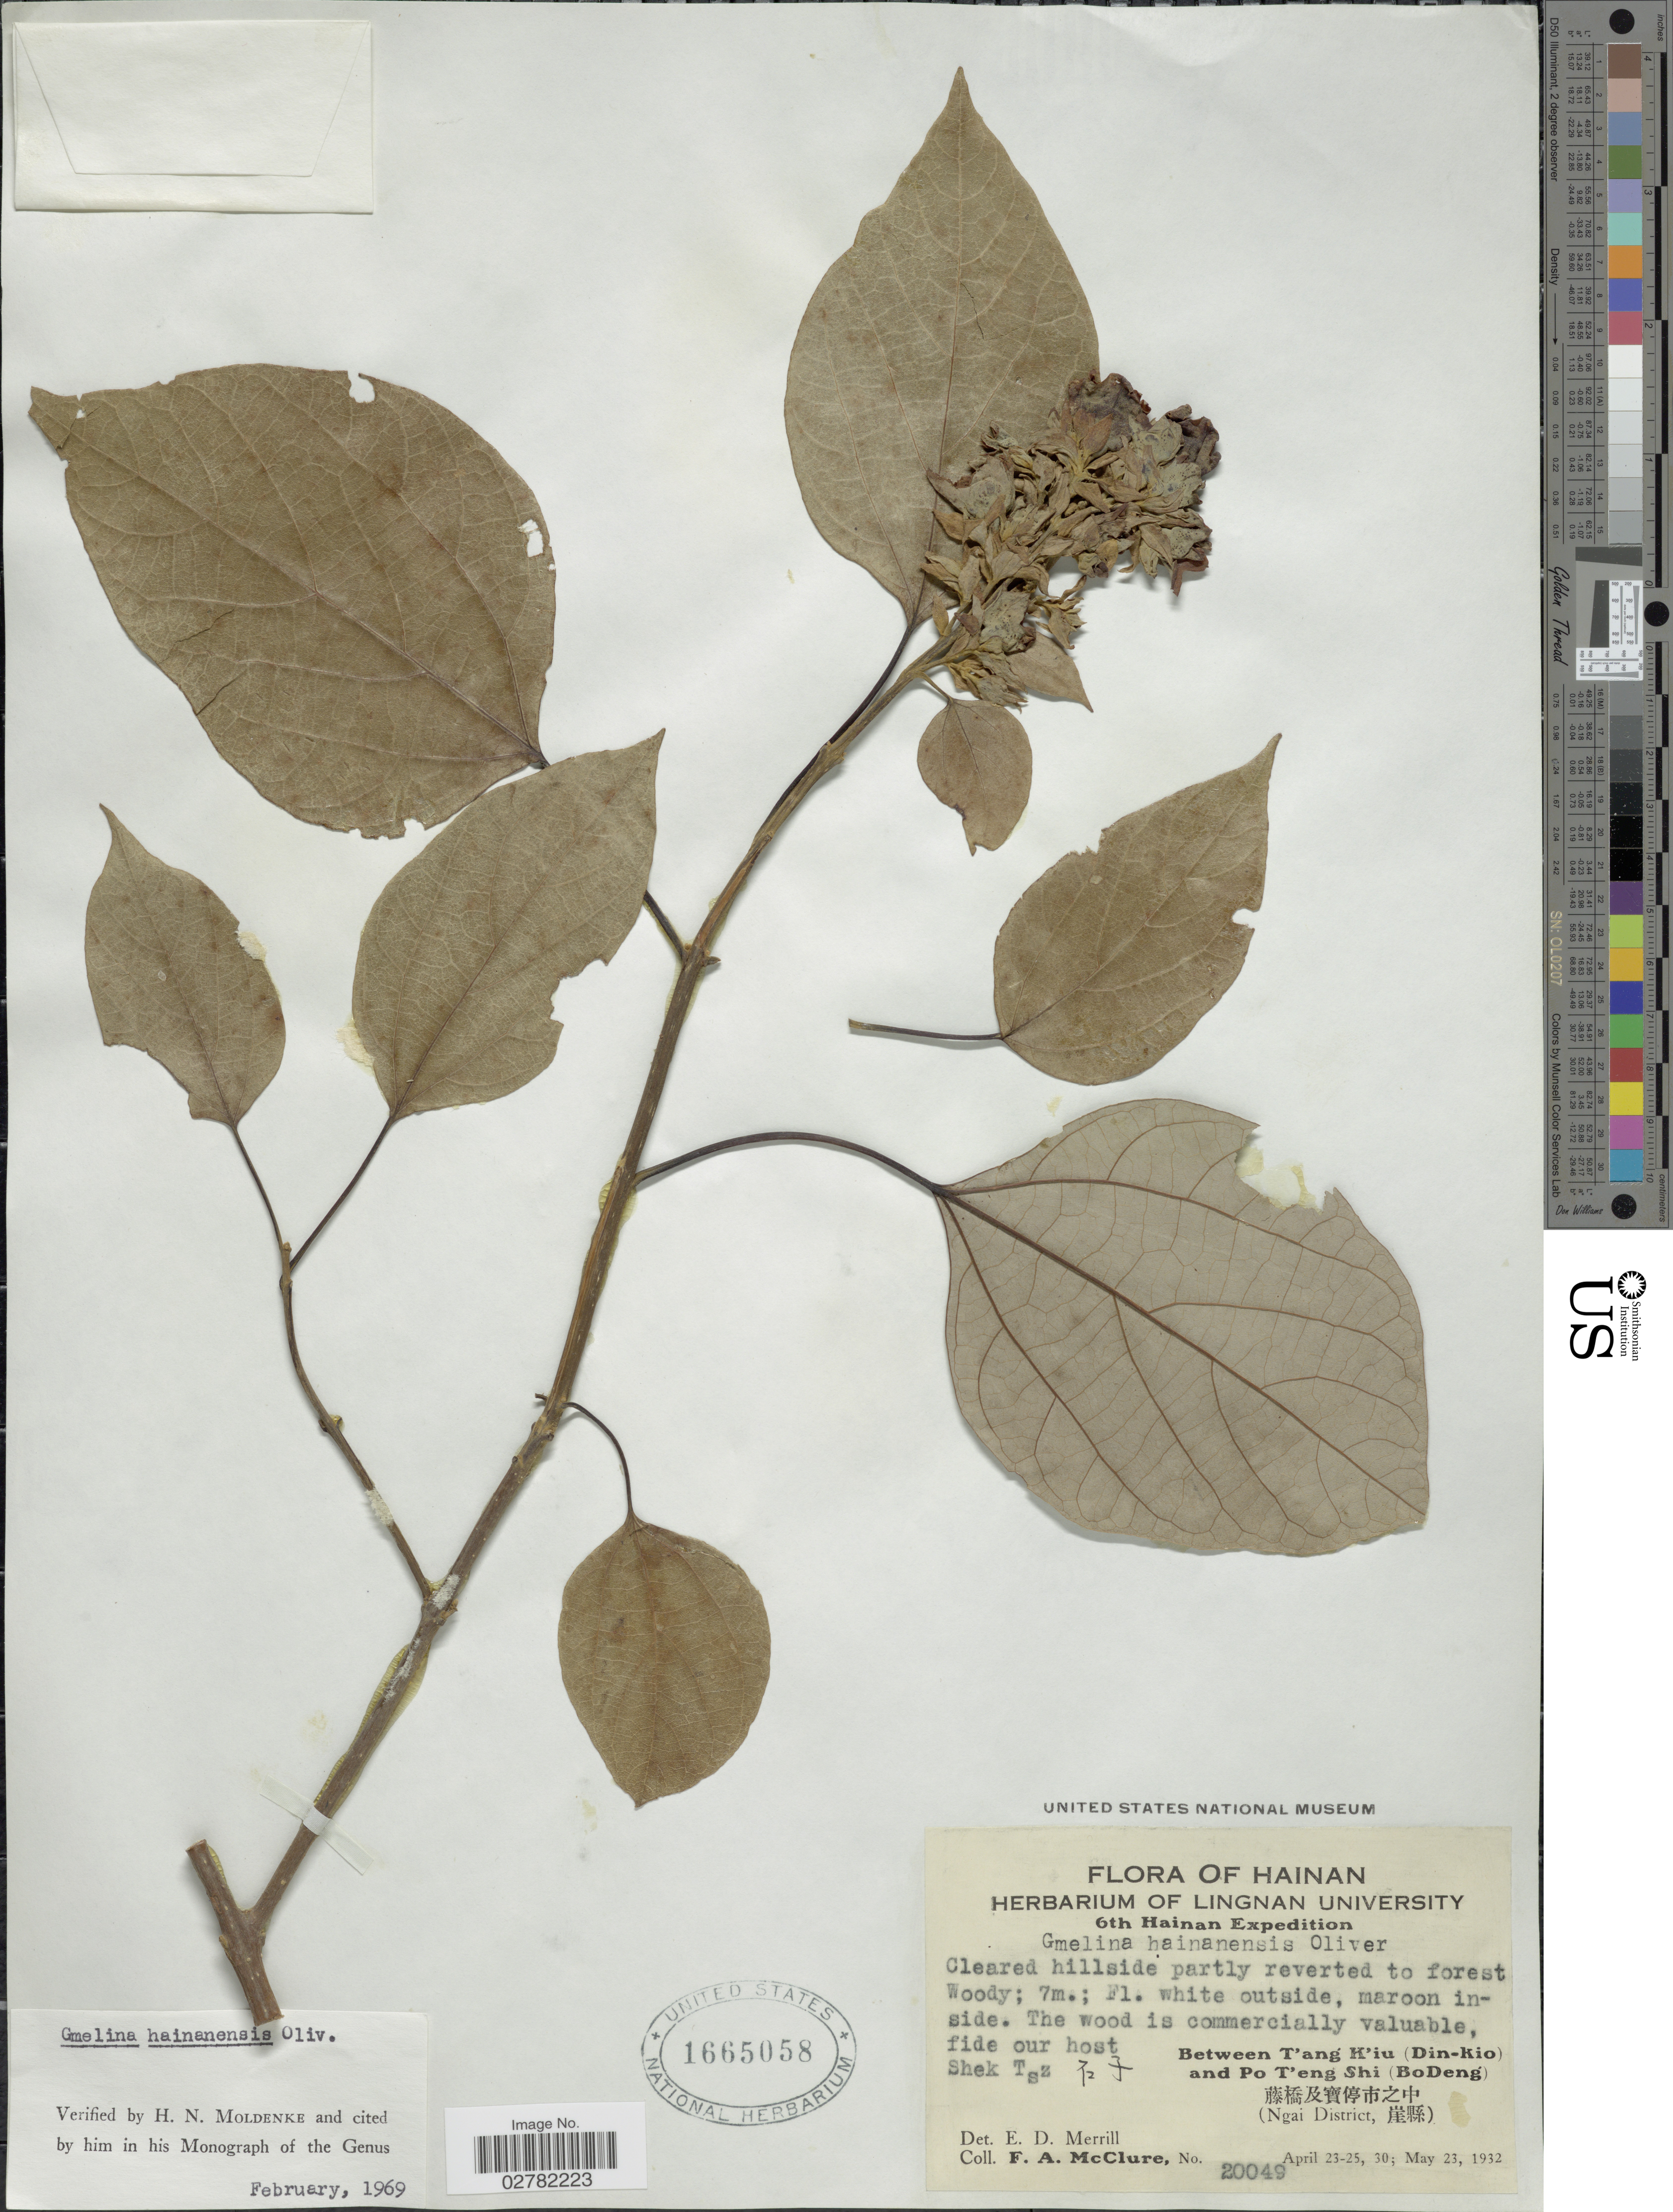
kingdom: Plantae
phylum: Tracheophyta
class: Magnoliopsida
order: Lamiales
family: Lamiaceae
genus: Gmelina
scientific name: Gmelina hainanensis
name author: Oliv.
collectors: F. A. McClure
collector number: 20049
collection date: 1932-04-23/1932-05-23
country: China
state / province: Hainan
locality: Shek Tsz. Between T'ang K'iu (Din-kio) and Po T'eng Shi (BoDeng). (Ngai District).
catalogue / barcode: US 1665058